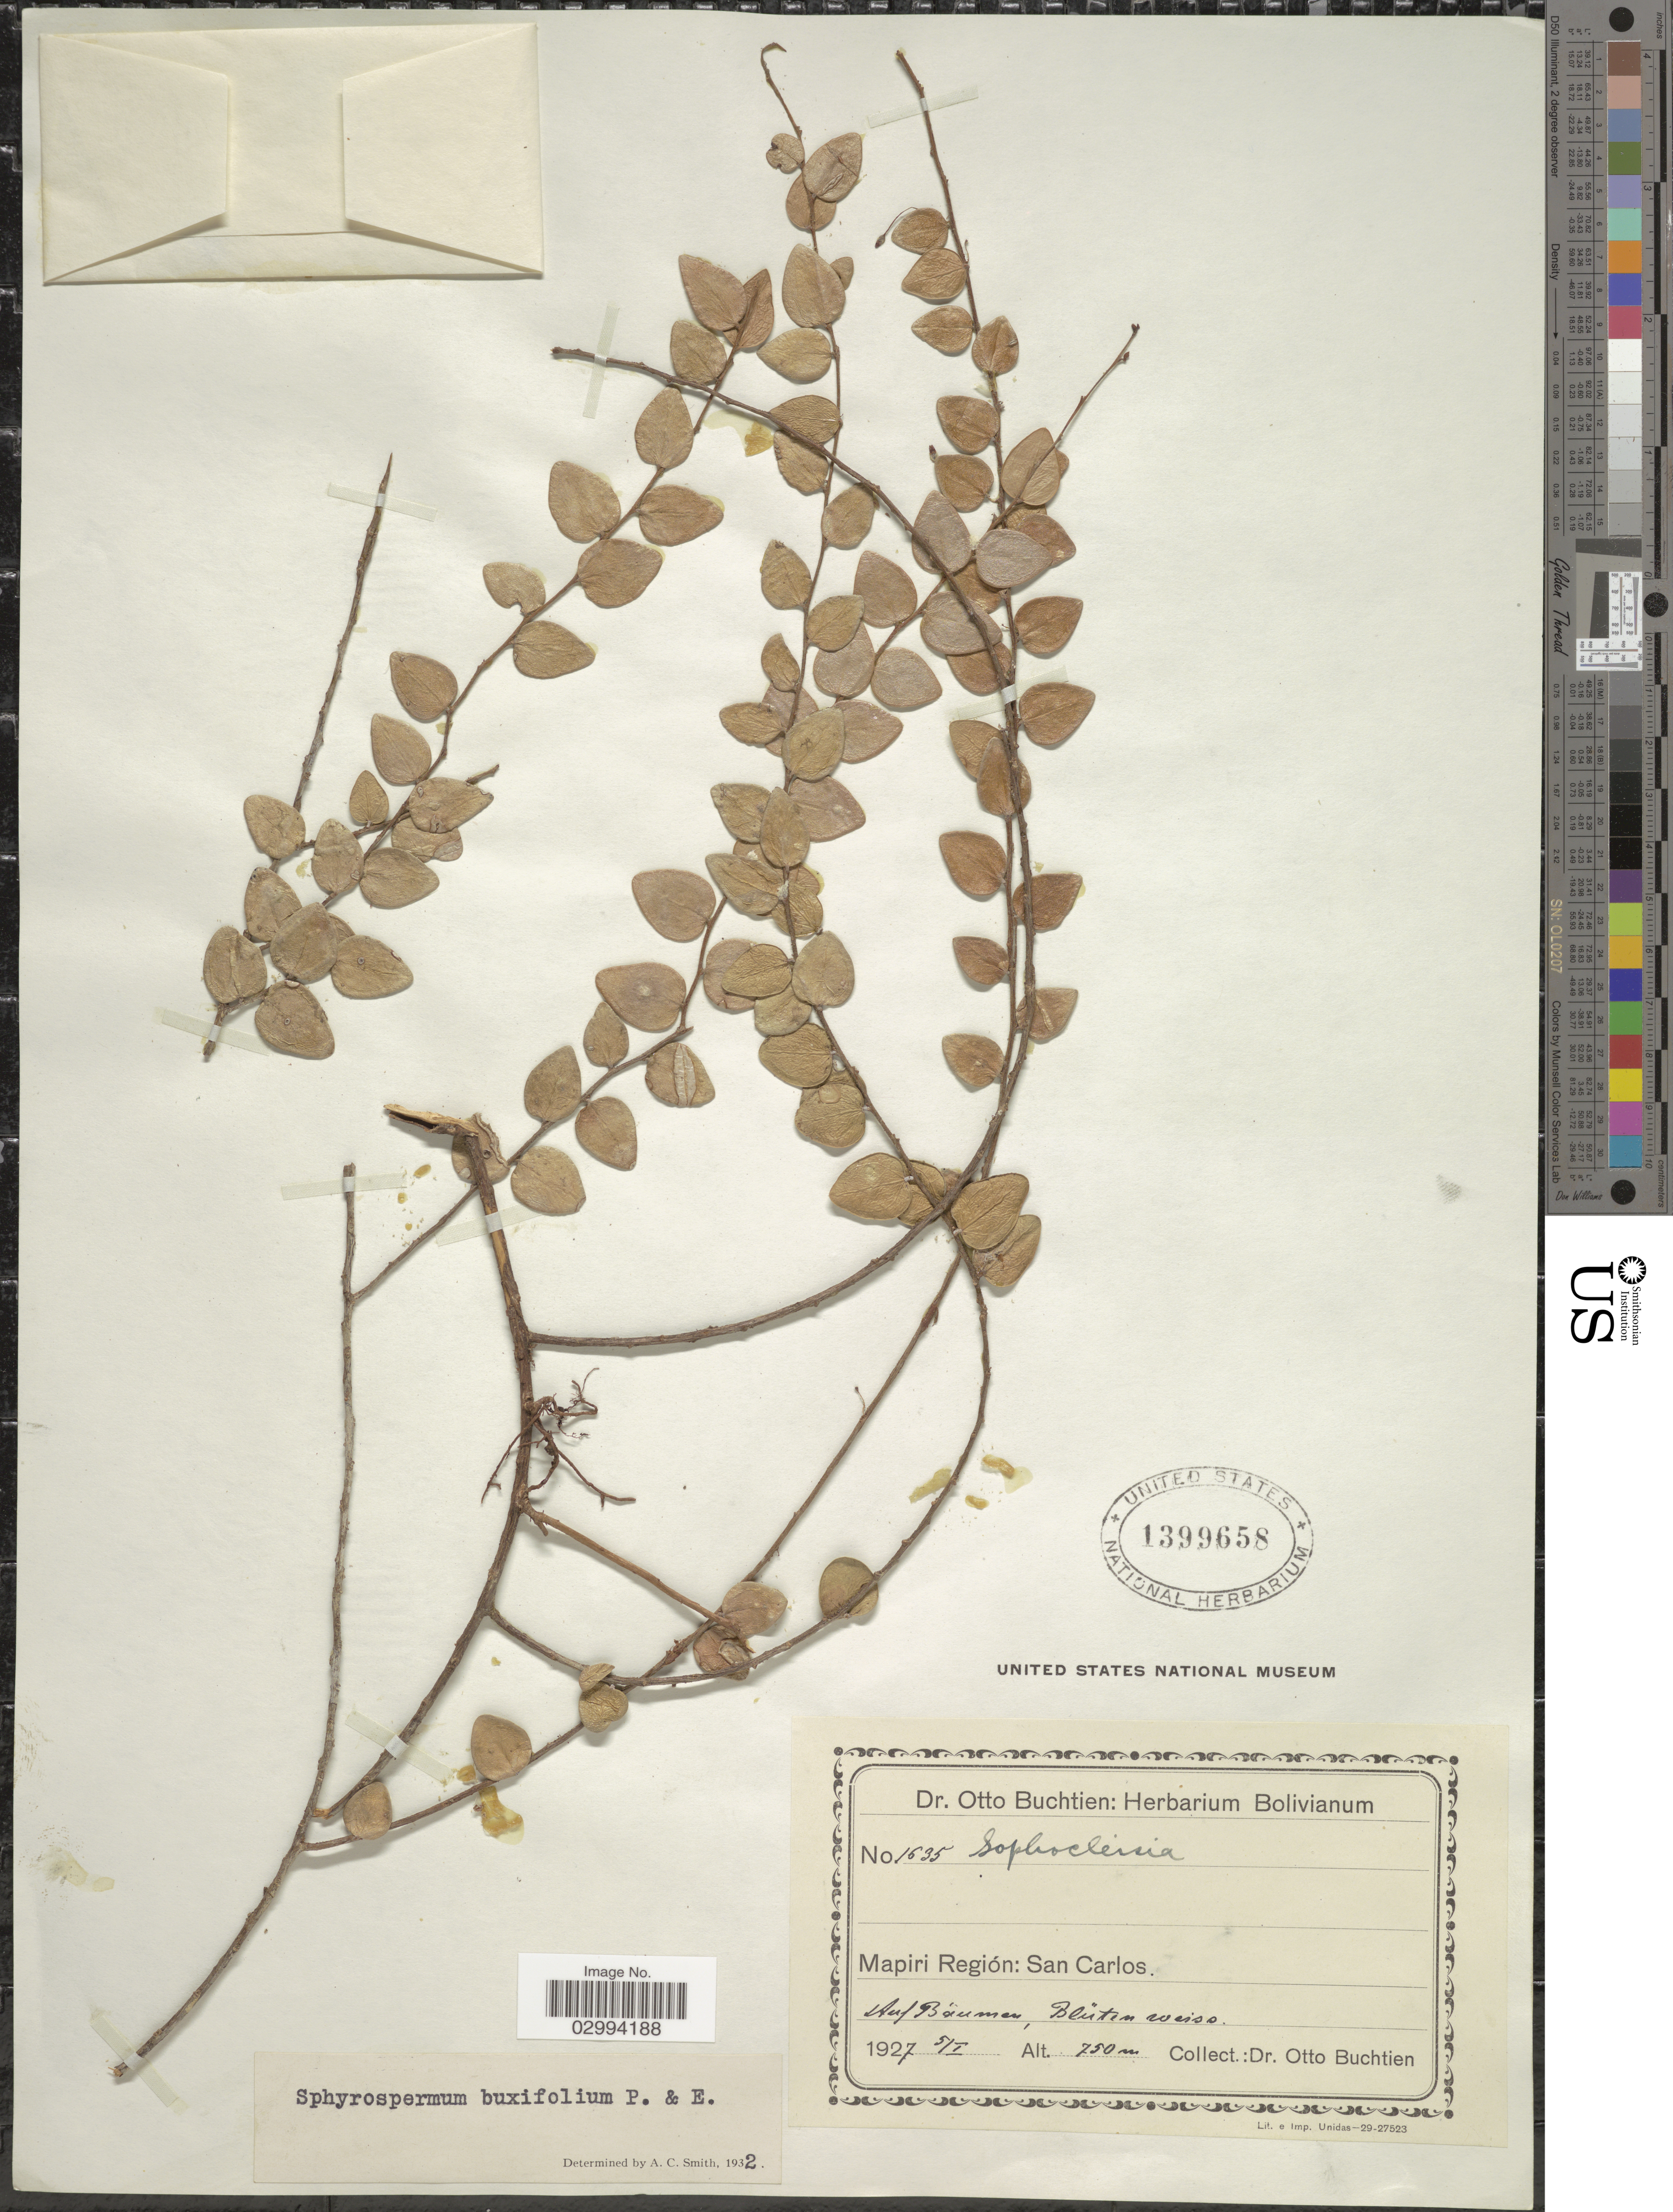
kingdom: Plantae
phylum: Tracheophyta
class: Magnoliopsida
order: Ericales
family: Ericaceae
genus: Sphyrospermum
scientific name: Sphyrospermum buxifolium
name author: Poepp. & Endl.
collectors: O. Buchtien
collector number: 1635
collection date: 1927-01-05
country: Bolivia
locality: Mapiri Región: San Carlos.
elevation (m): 750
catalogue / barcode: US 1399658